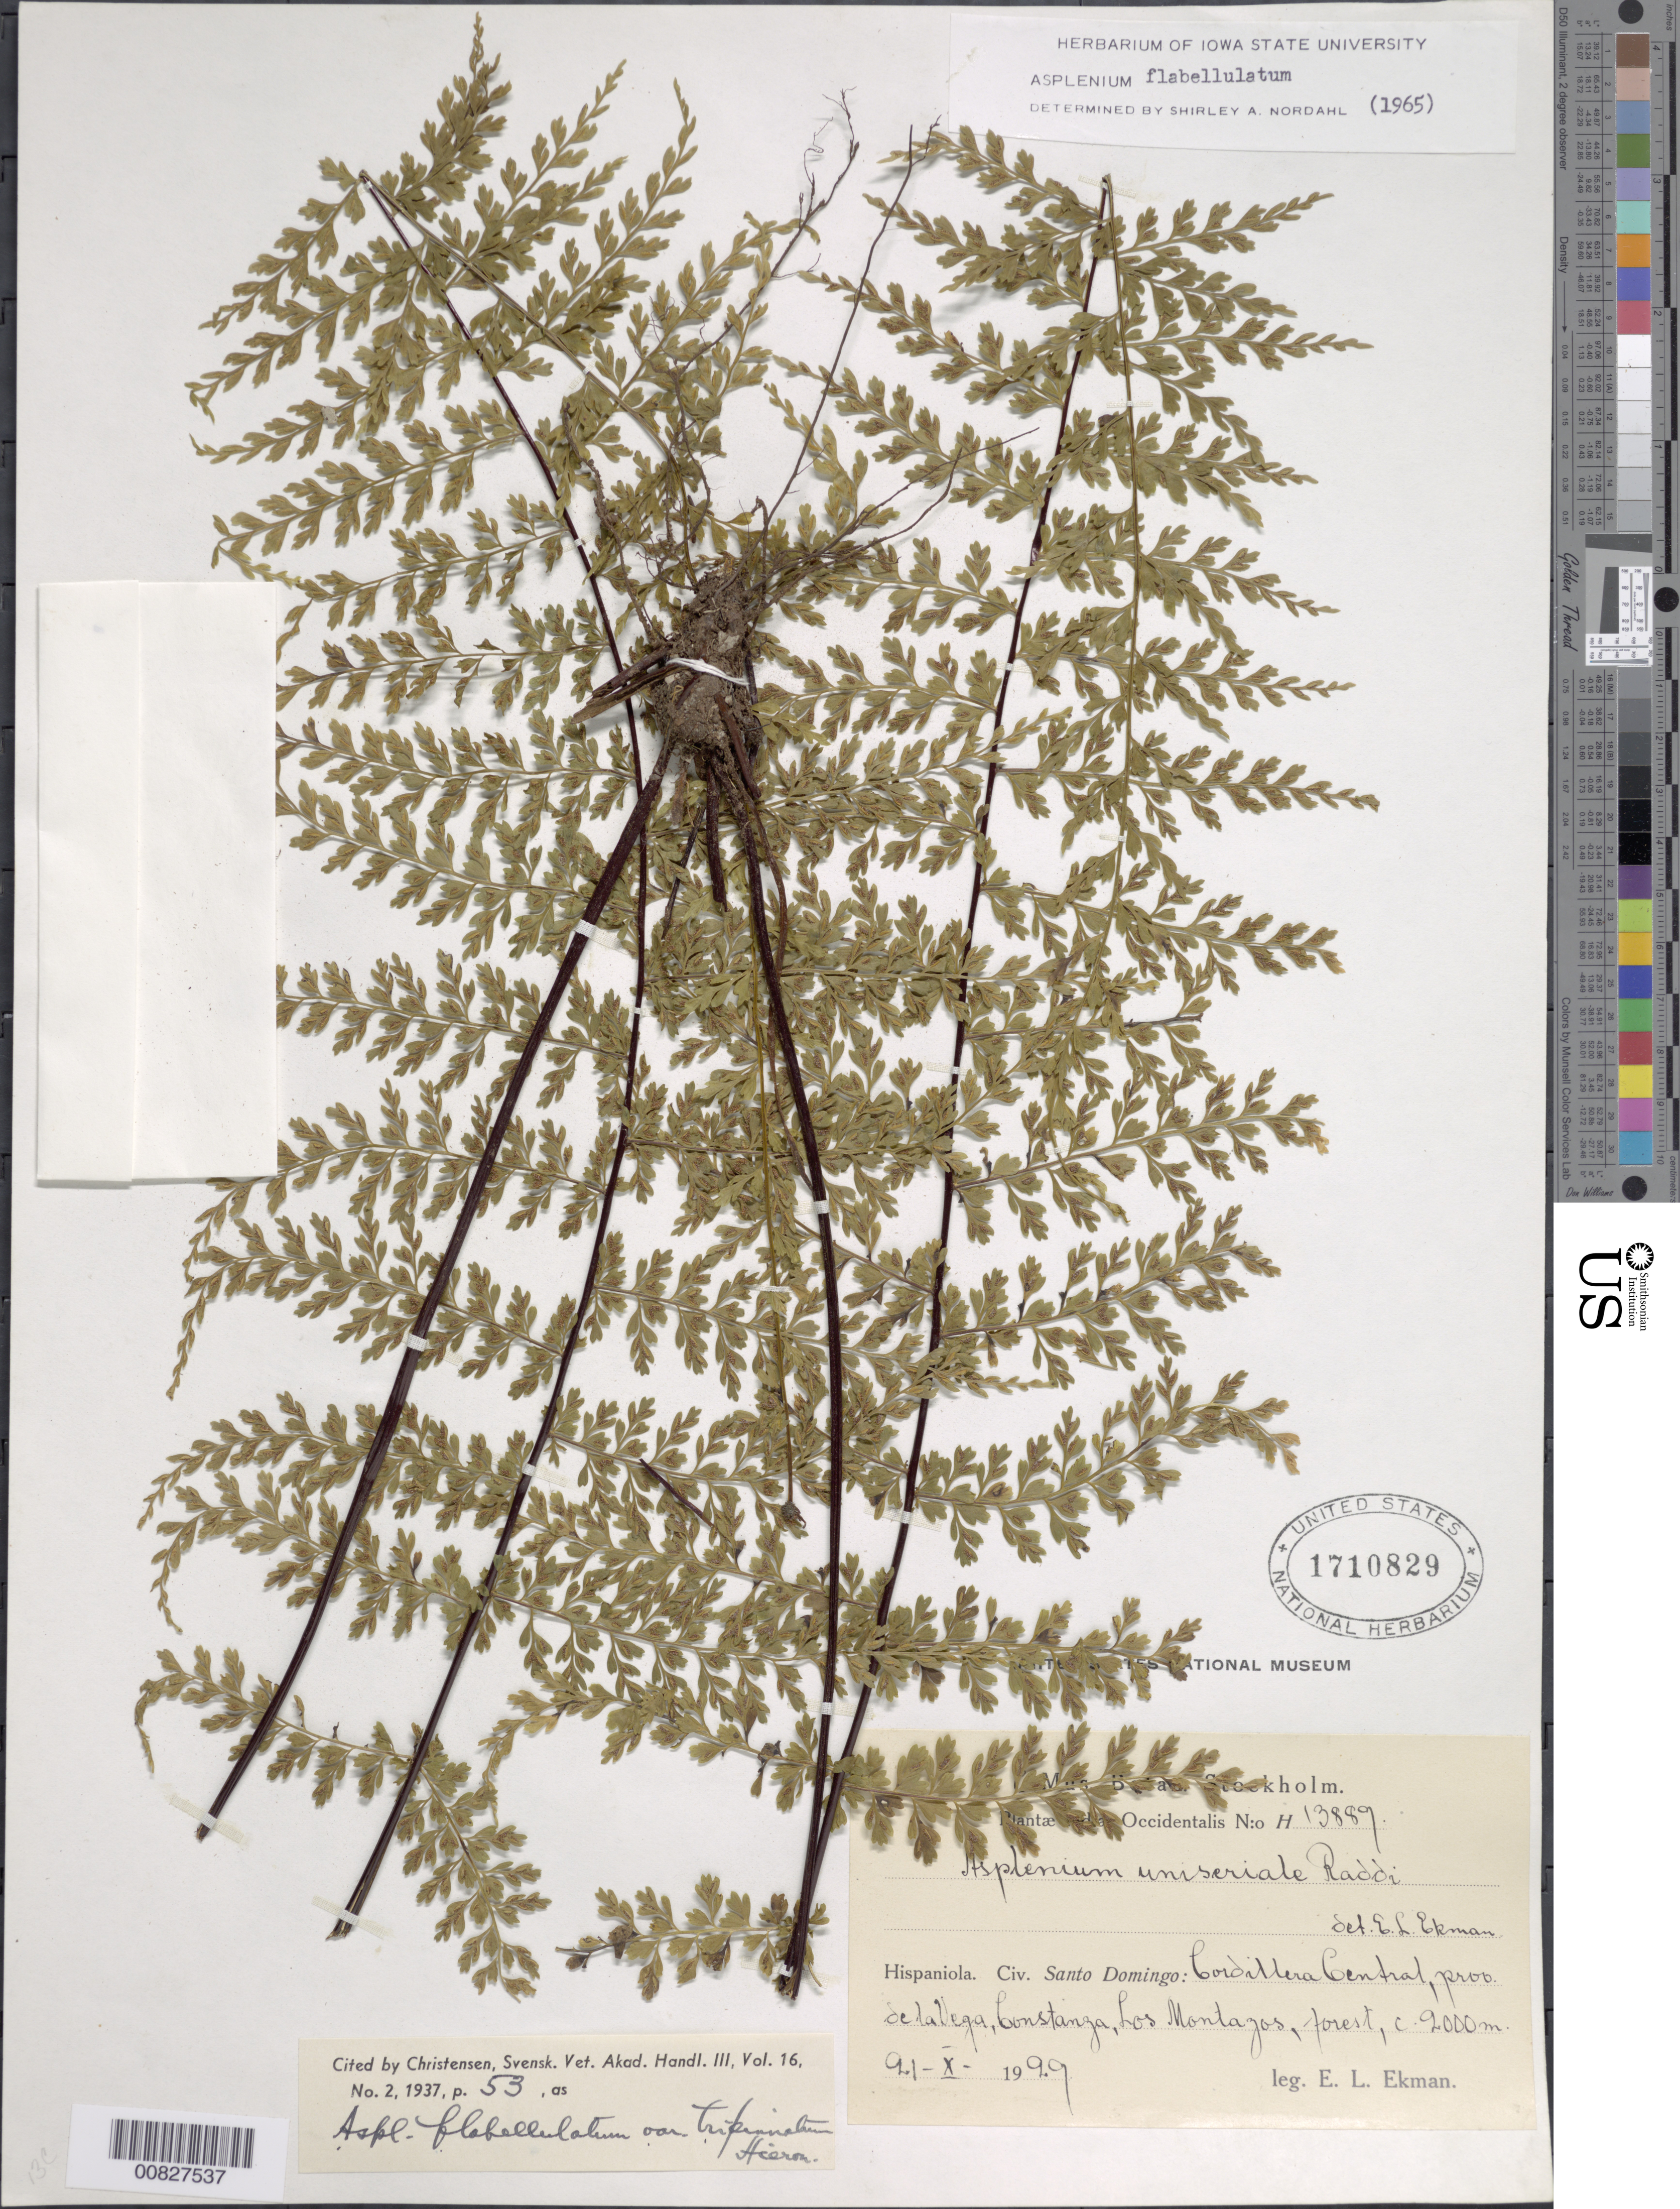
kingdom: Plantae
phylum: Tracheophyta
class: Polypodiopsida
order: Polypodiales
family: Aspleniaceae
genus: Asplenium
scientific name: Asplenium radicans var. partitum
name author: (Klotzsch) Hieron.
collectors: E. L. Ekman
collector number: H 13889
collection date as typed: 21 Oct 1929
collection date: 1929-10-21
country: Dominican Republic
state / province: La Vega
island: Hispaniola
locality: Cordillera Central, Constanza, los Montazos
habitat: Forest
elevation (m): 2000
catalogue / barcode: US 1710829